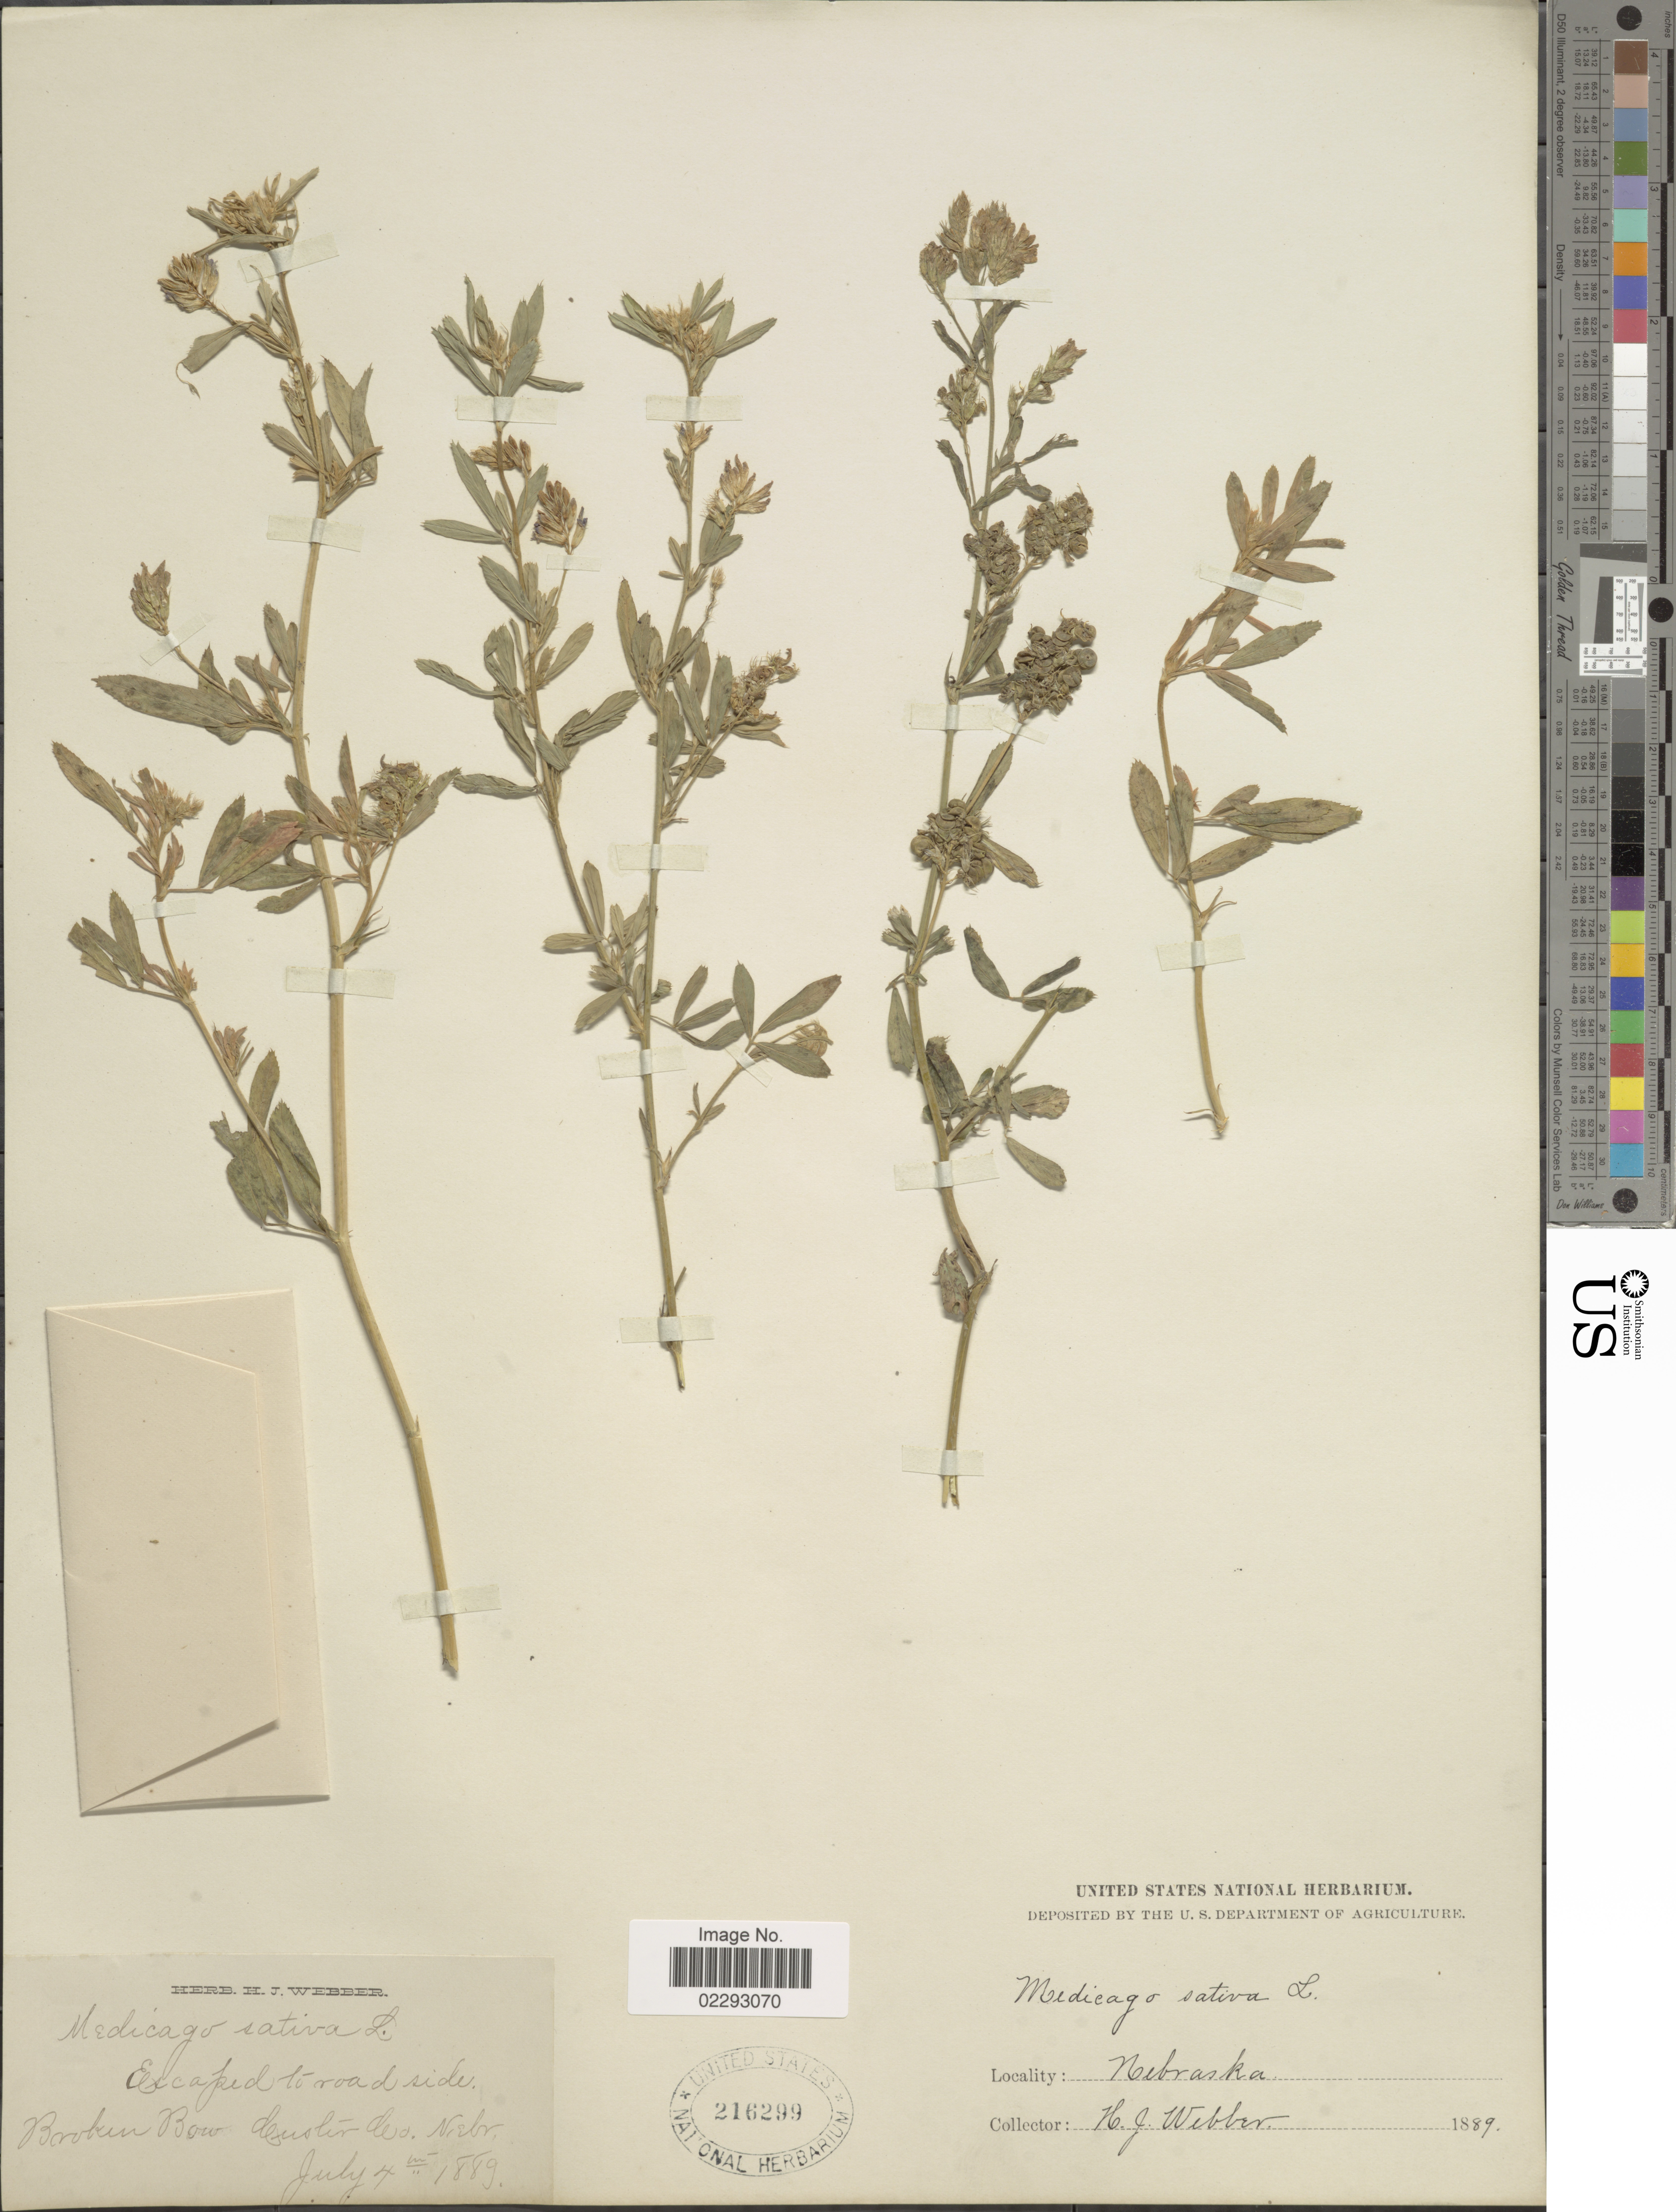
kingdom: Plantae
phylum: Tracheophyta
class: Magnoliopsida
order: Fabales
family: Fabaceae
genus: Medicago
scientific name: Medicago sativa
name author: L.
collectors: H. Webber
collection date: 1889-07-07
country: United States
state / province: Nebraska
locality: Broban Bow Cuslin Co. Nebr.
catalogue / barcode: US 216299